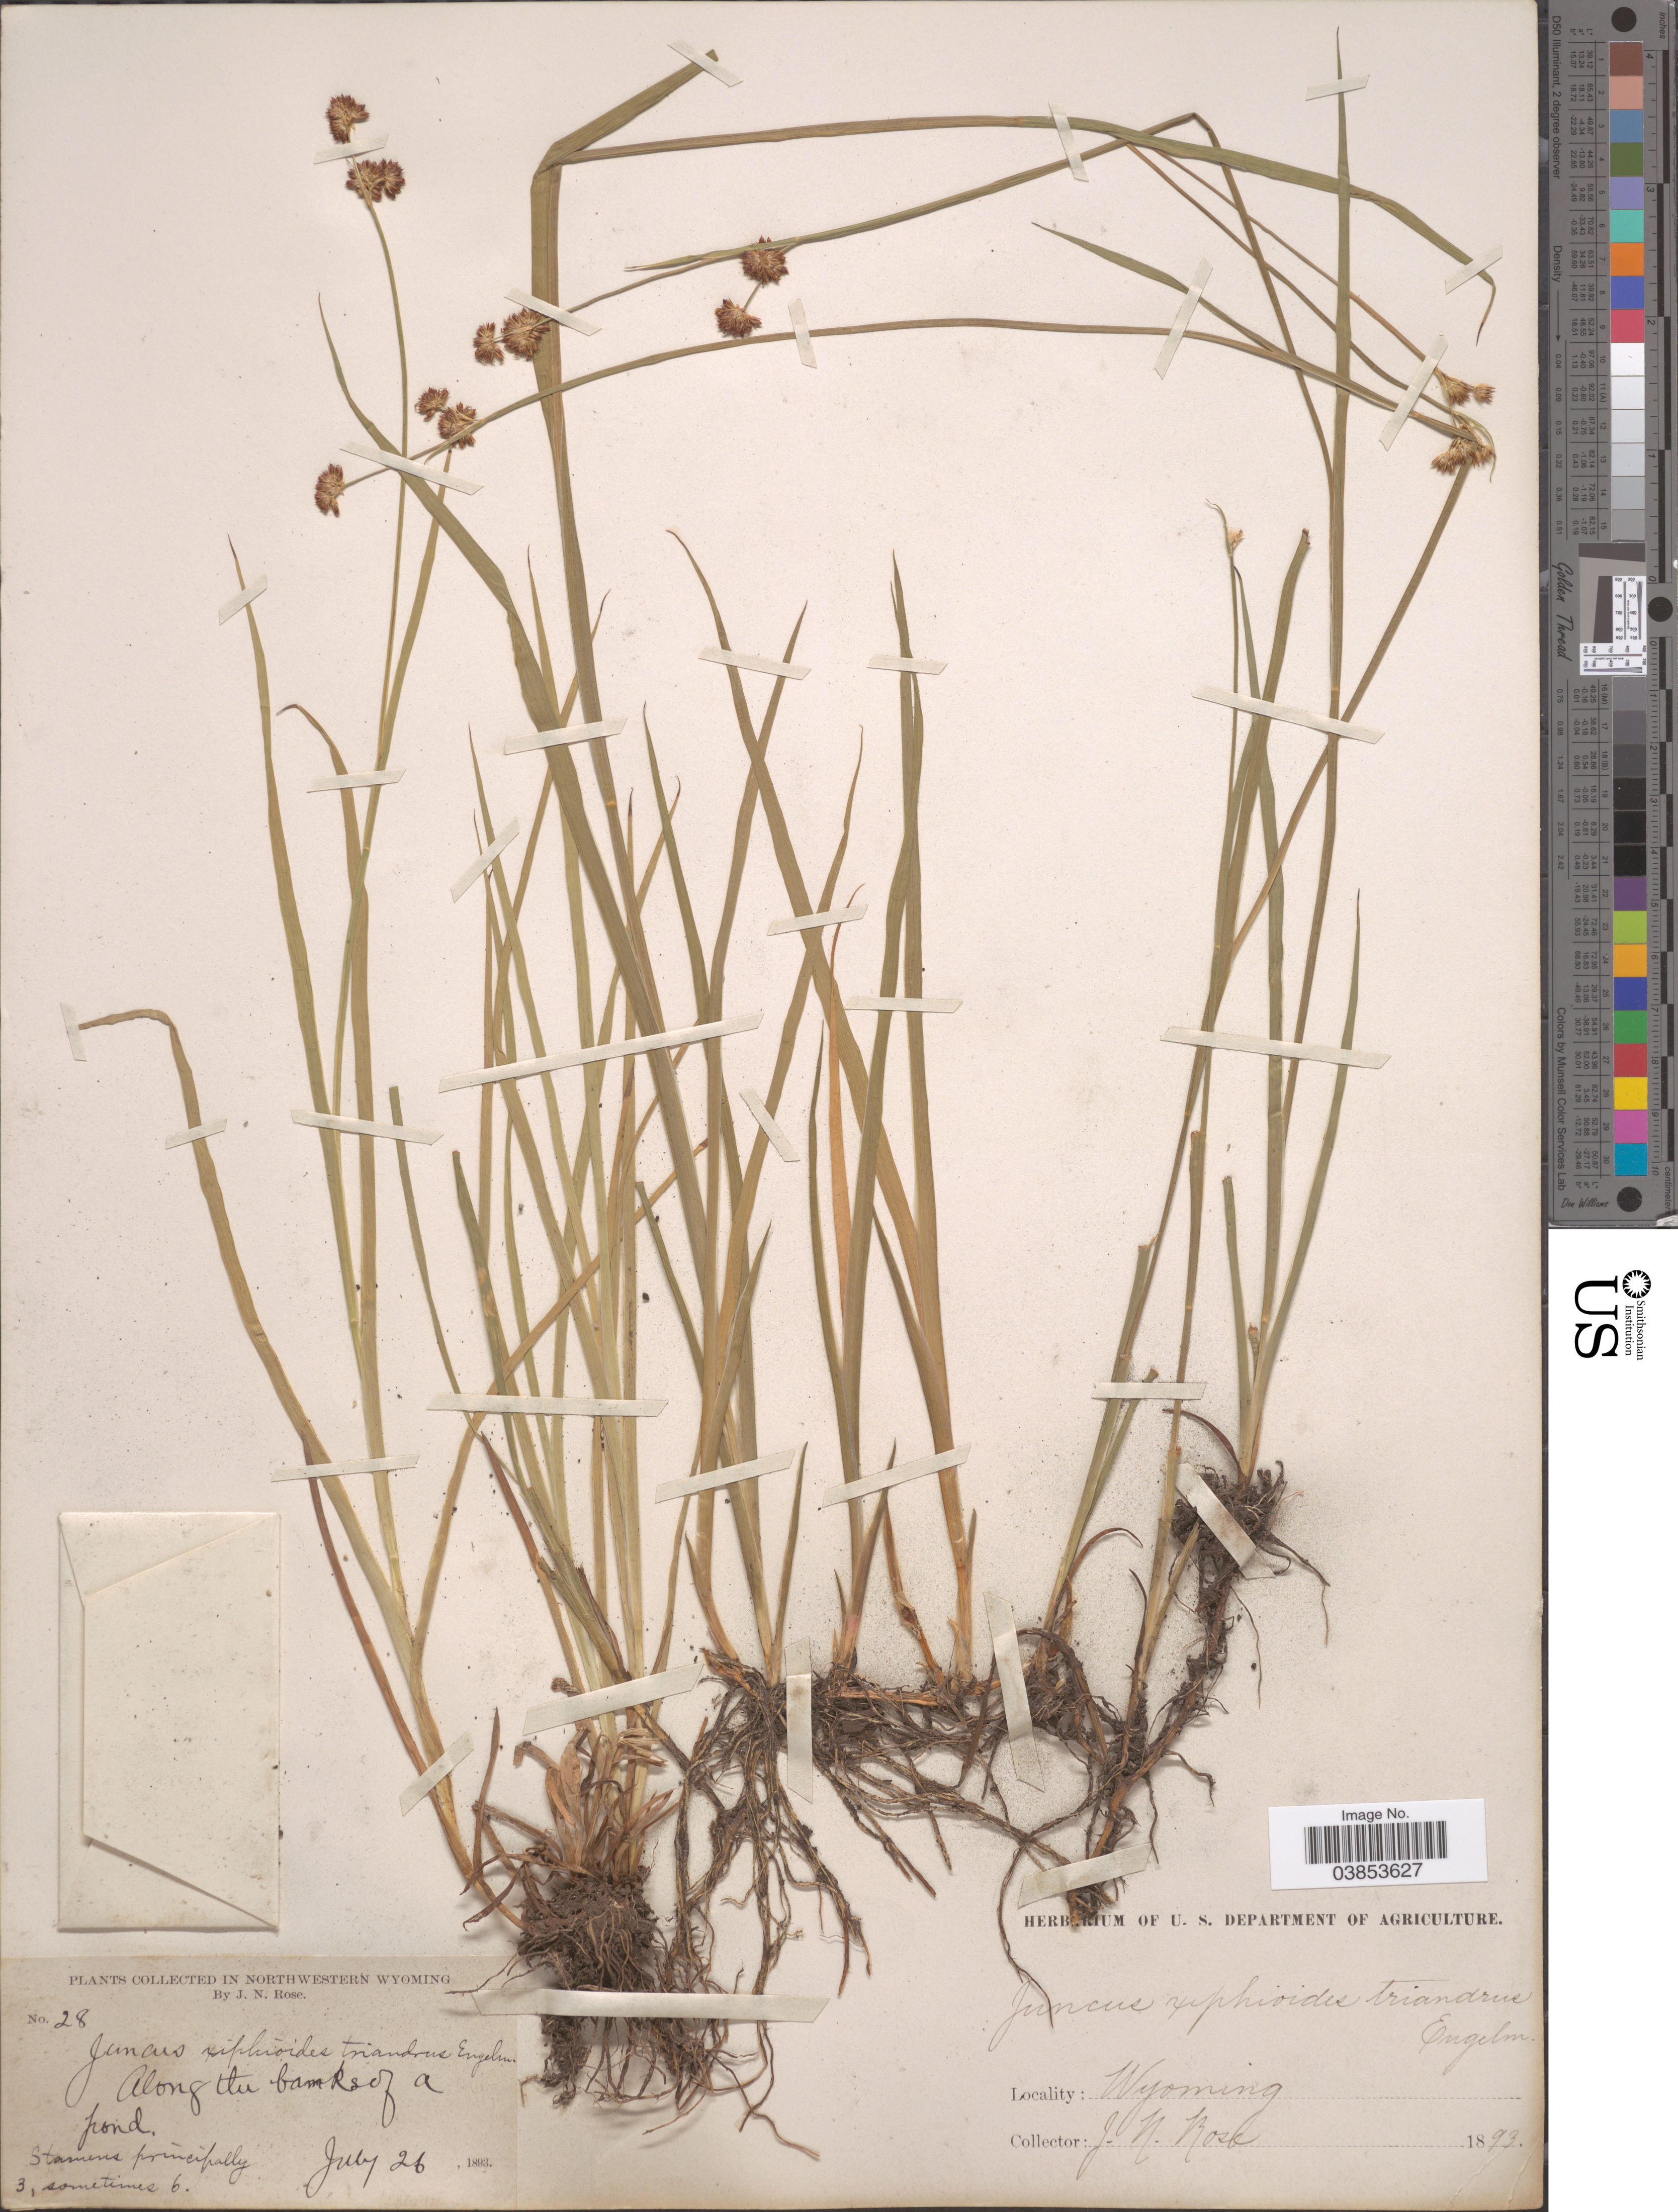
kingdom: Plantae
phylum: Tracheophyta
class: Liliopsida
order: Poales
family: Juncaceae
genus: Juncus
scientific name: Juncus ensifolius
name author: Wikstr.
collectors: J. N. Rose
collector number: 28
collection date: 1893-07-26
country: United States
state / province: Wyoming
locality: Northwestern Wyoming. Along the banks of a pond.